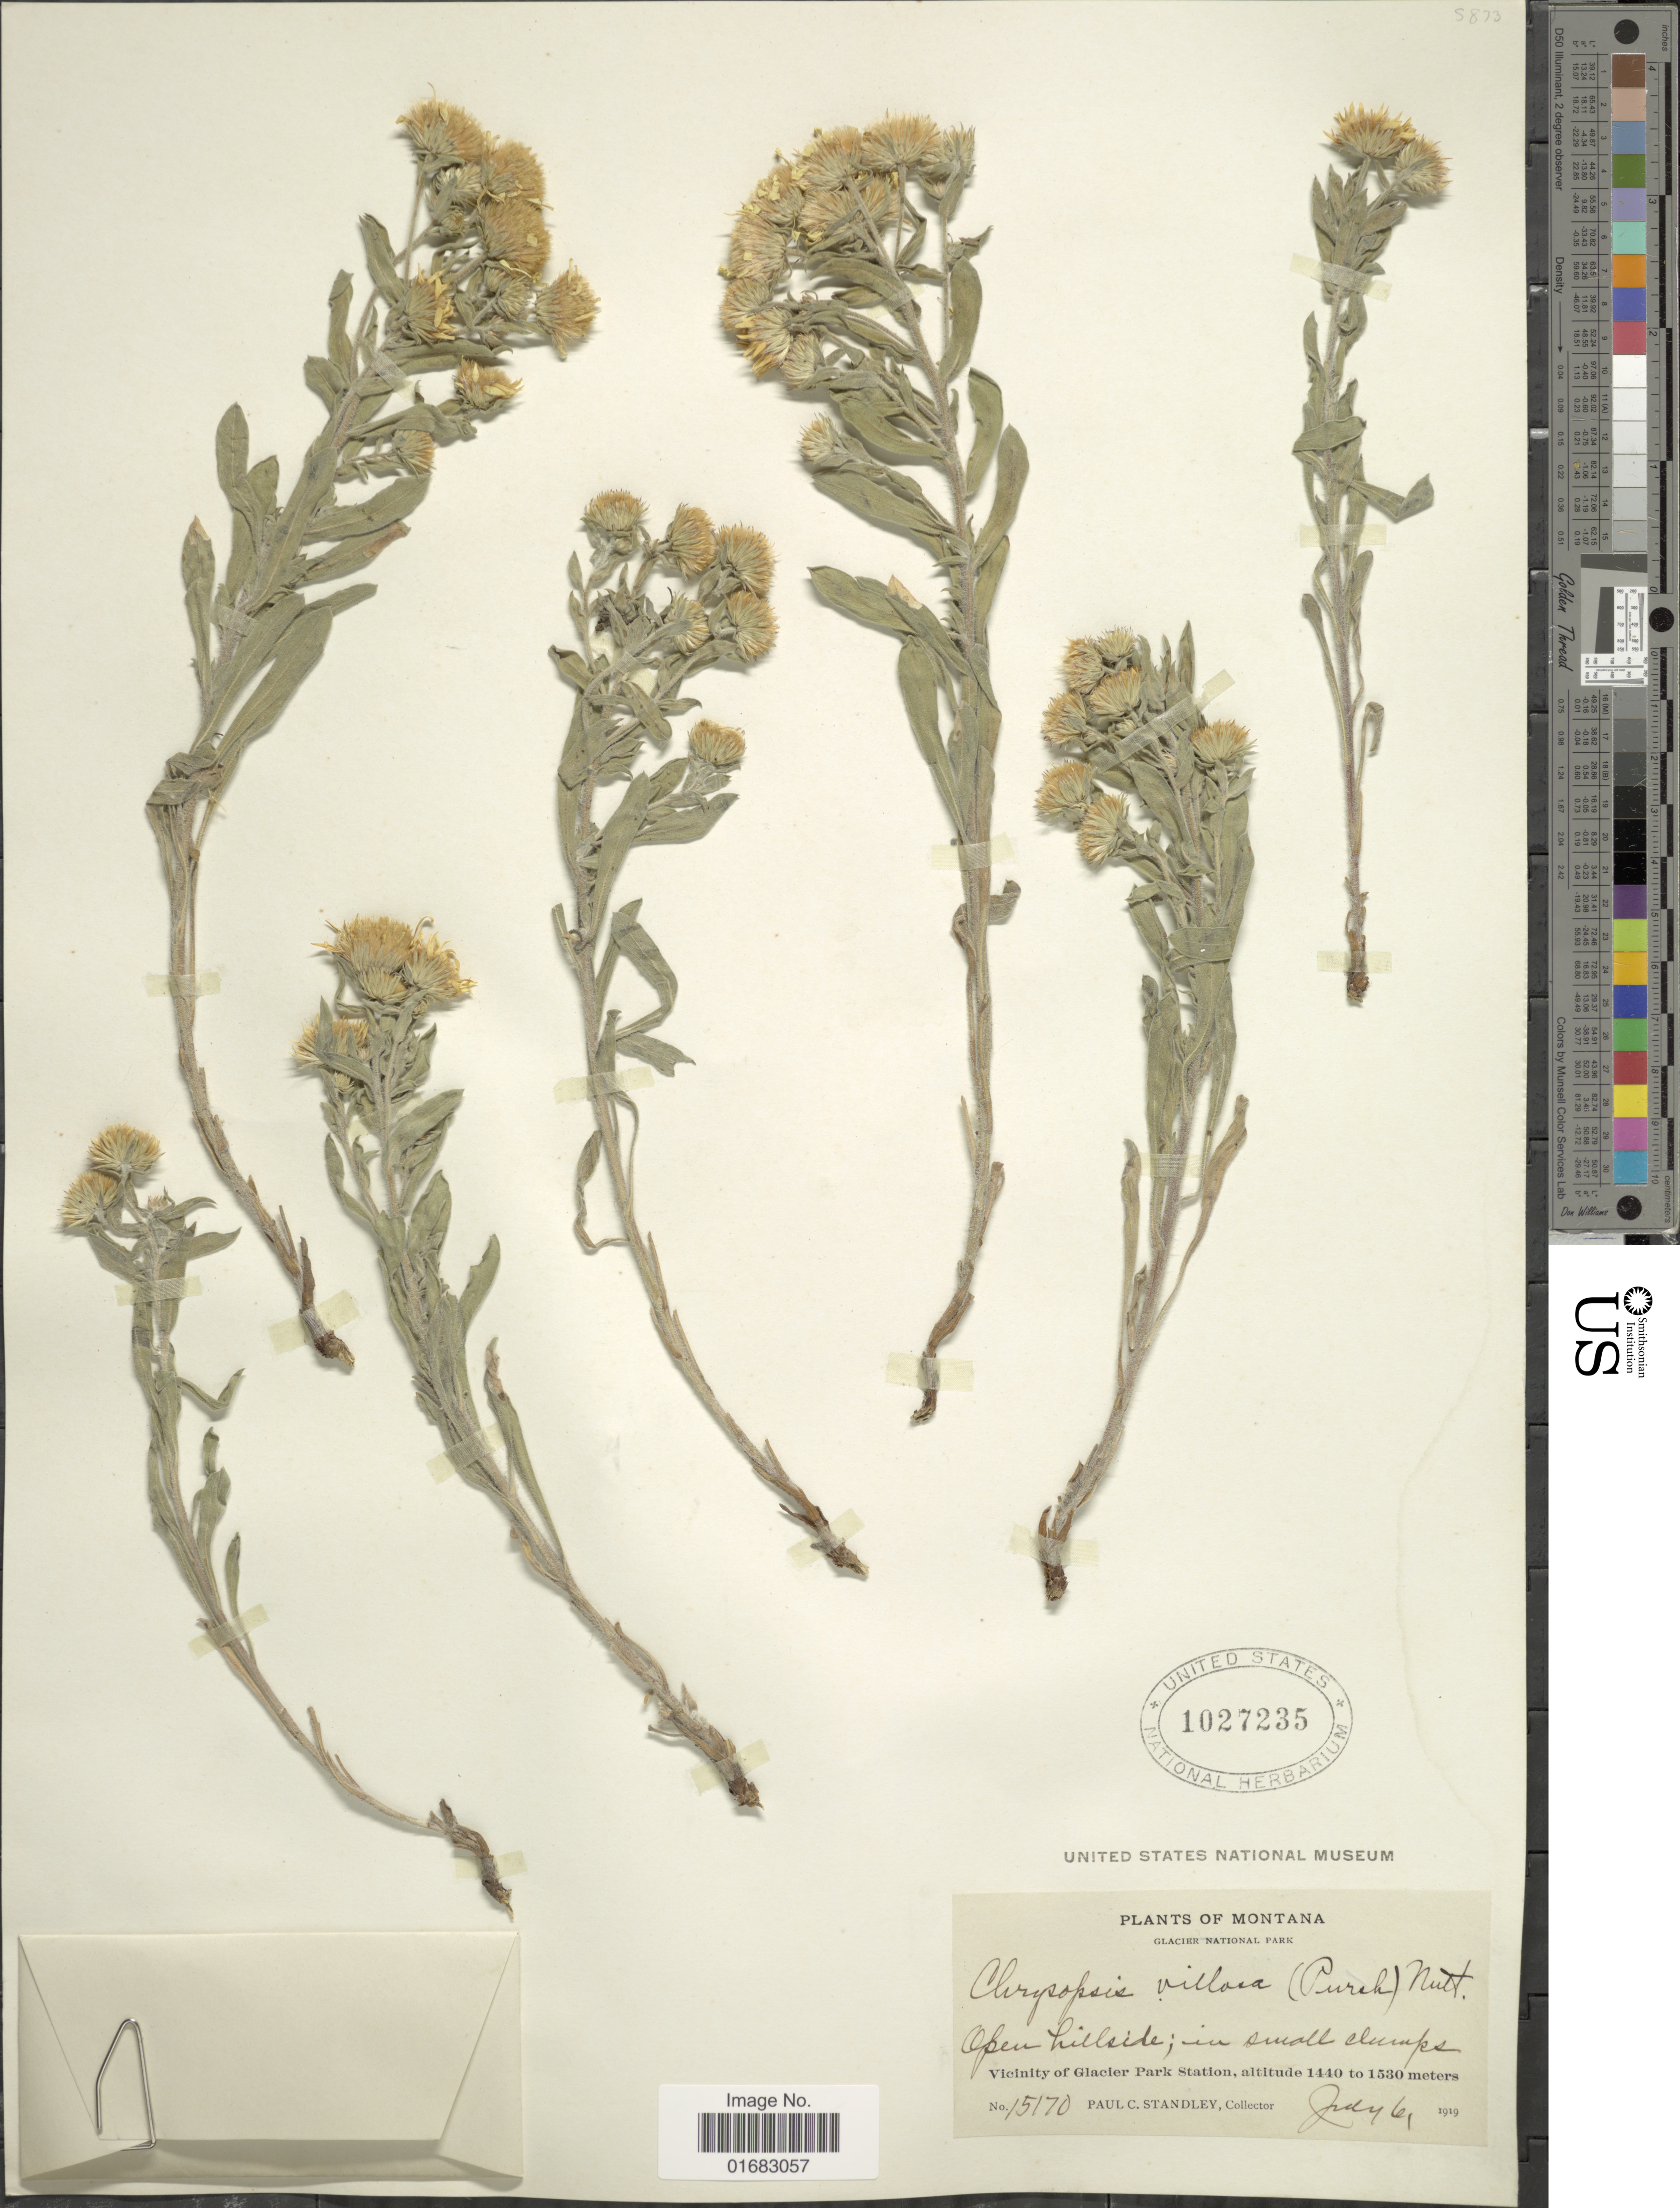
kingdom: Plantae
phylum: Tracheophyta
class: Magnoliopsida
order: Asterales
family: Asteraceae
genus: Heterotheca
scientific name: Heterotheca villosa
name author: (Pursh) Shinners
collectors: P. C. Standley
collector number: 15170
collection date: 1919-07-06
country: United States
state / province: Montana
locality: Montana. Glacier National Park. Vicinity of Glacier Park Station. Open hillside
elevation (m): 1440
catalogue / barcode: US 1027235